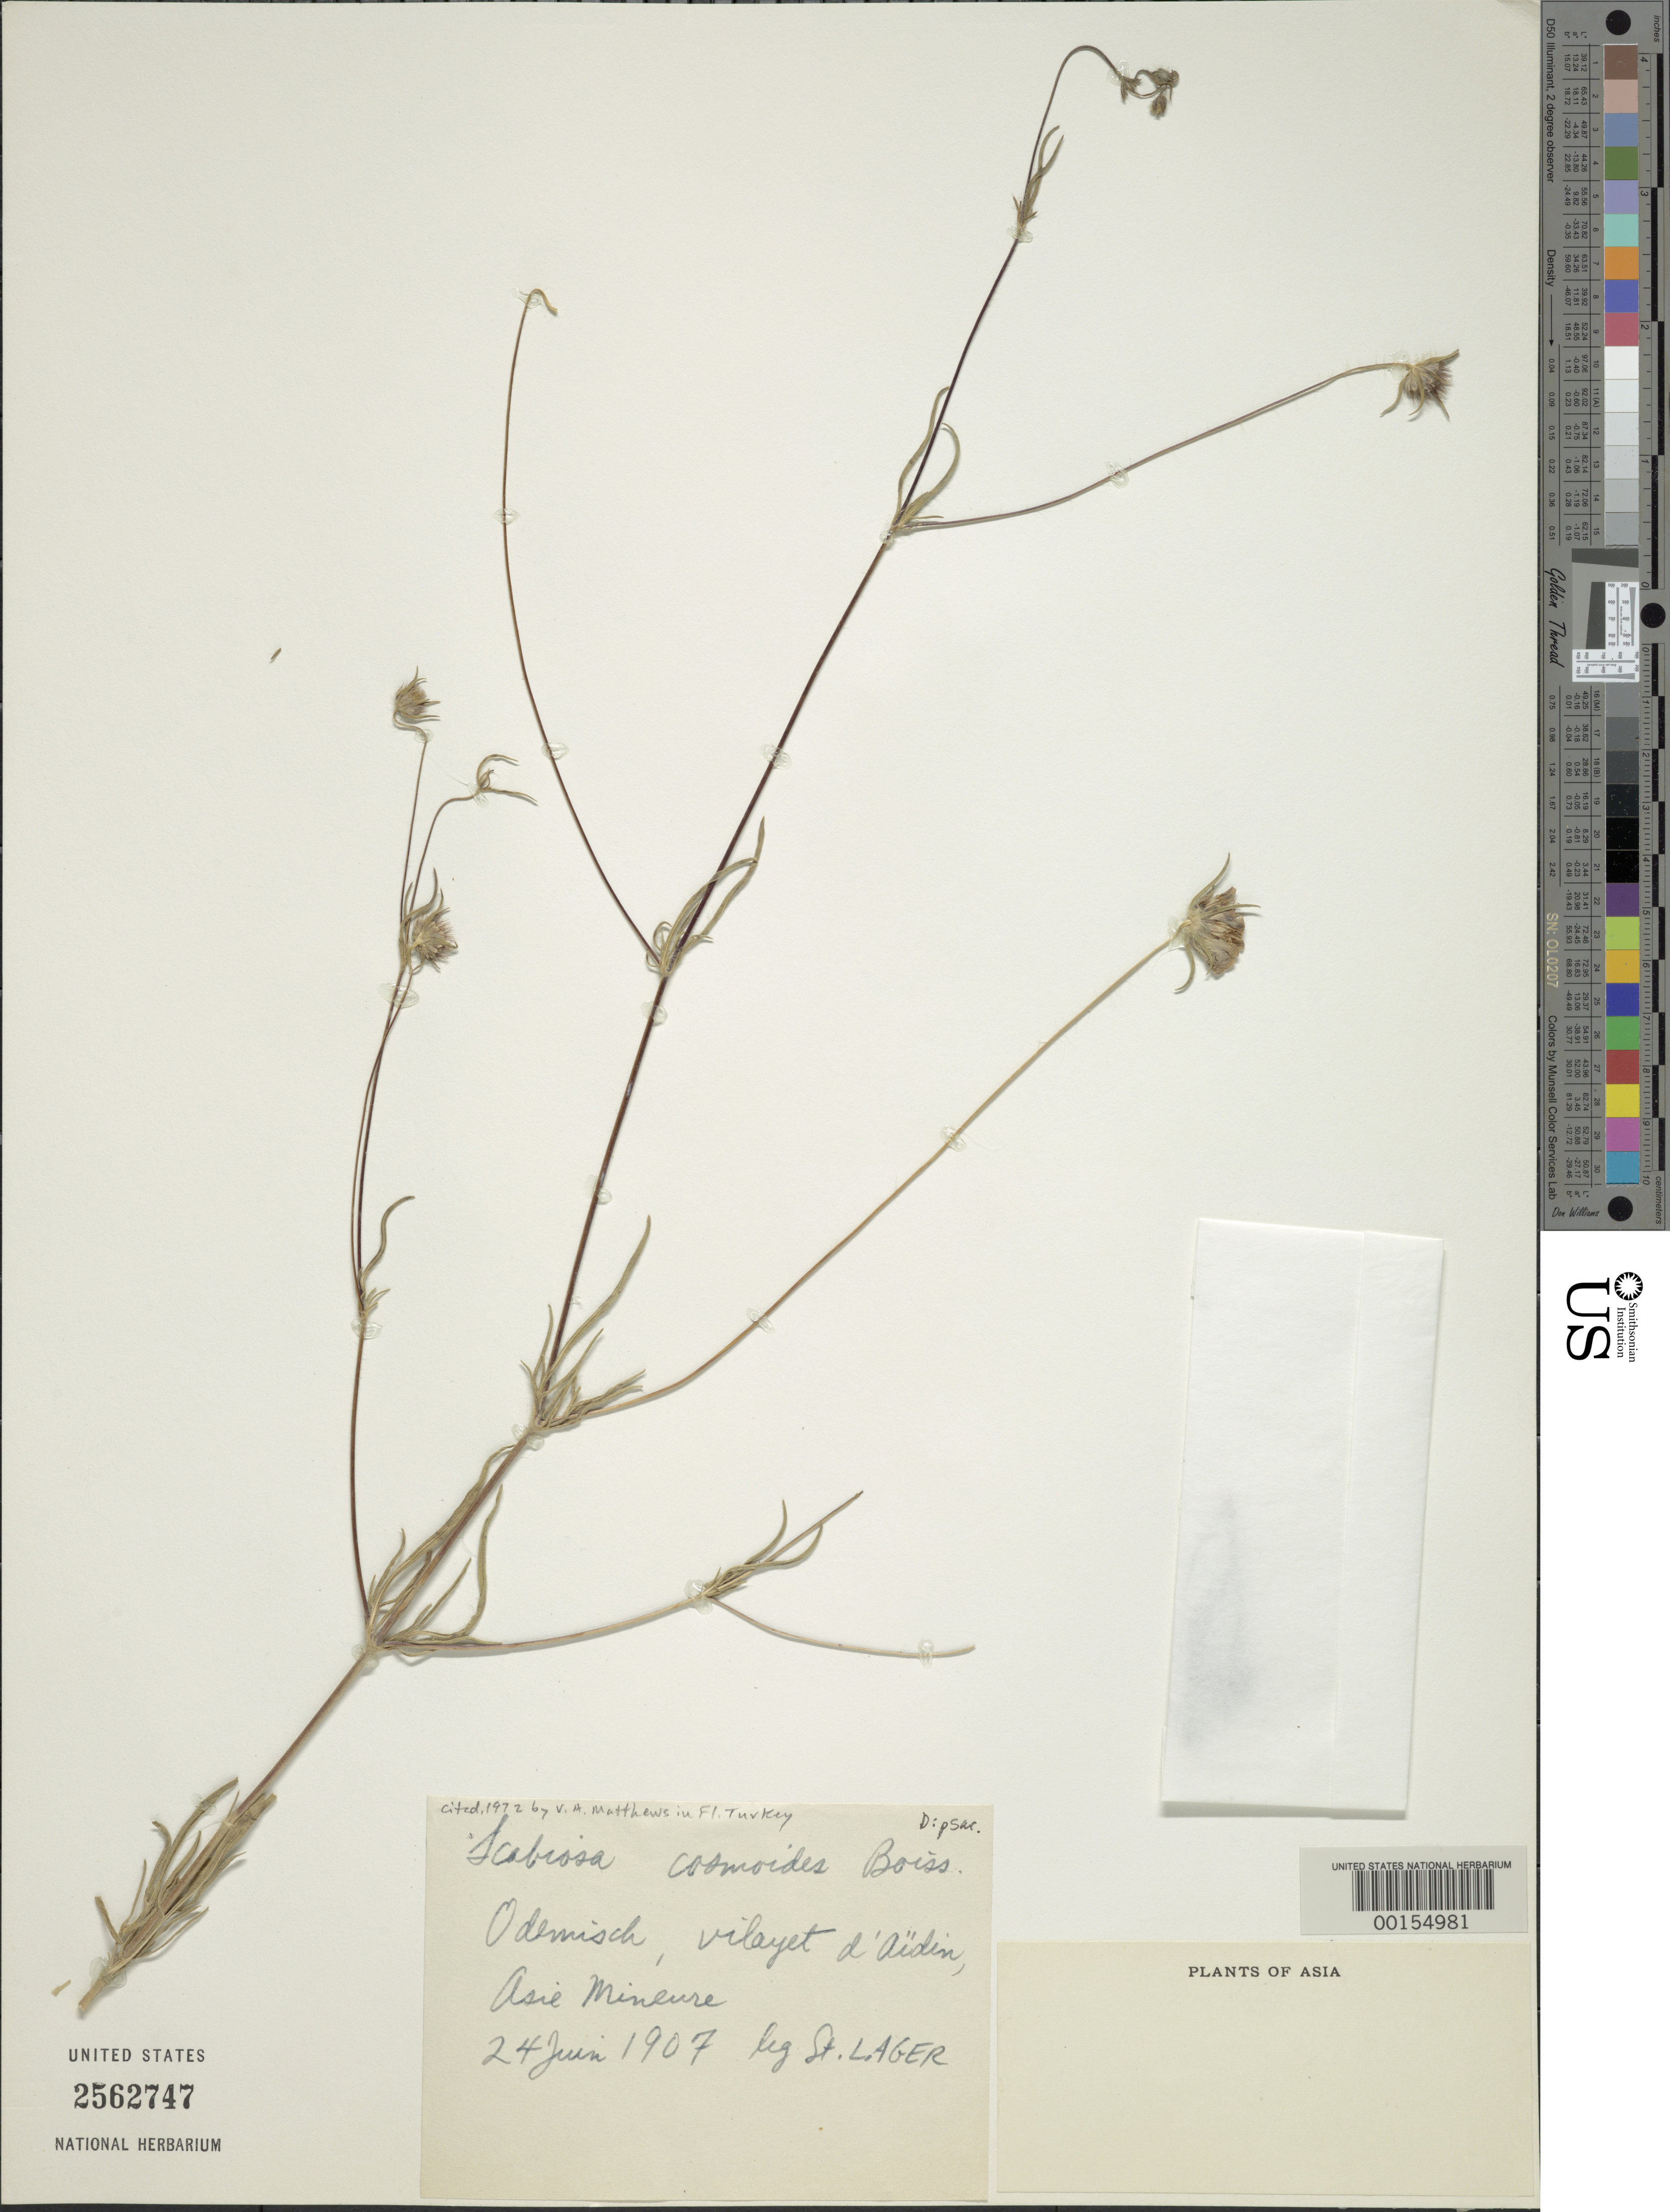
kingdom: Plantae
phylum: Tracheophyta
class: Magnoliopsida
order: Dipsacales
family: Caprifoliaceae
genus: Scabiosa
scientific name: Scabiosa cosmoides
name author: Boiss.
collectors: -. St. Lager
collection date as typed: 24 Jun 1907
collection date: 1907-06-24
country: Turkey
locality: Odemisch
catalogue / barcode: US 2562747